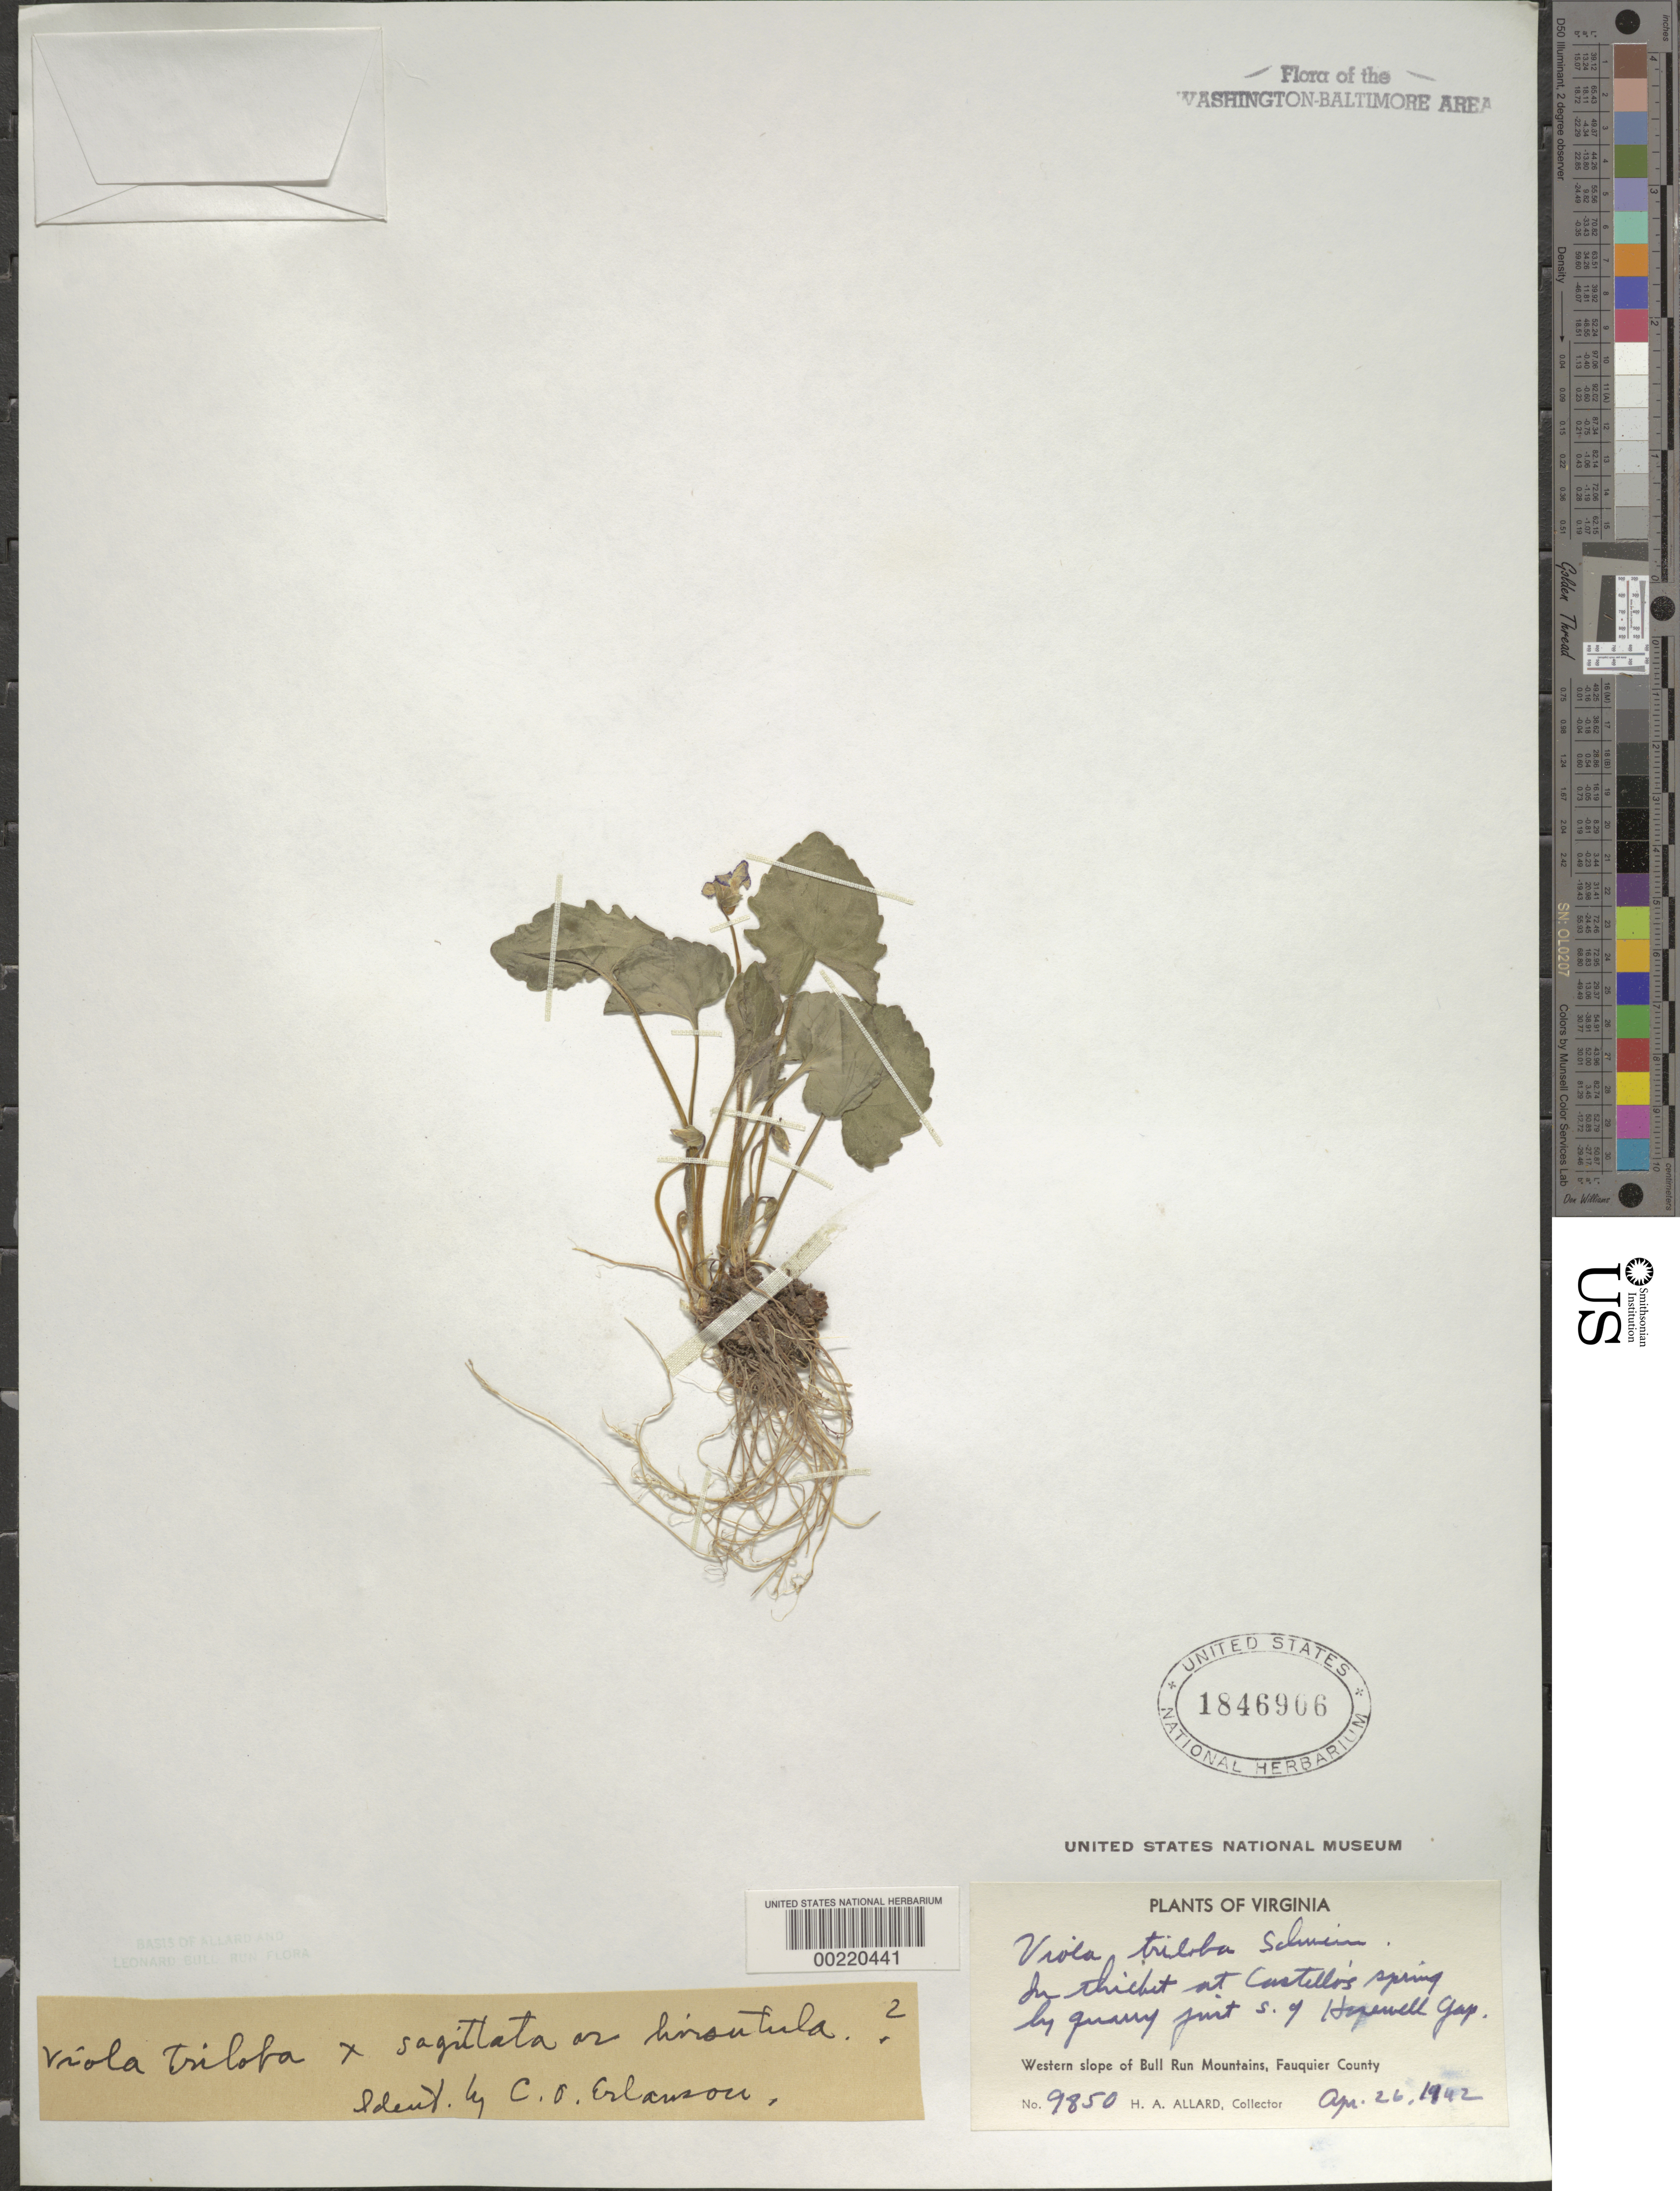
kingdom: Plantae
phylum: Tracheophyta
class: Magnoliopsida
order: Malpighiales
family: Violaceae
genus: Viola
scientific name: Viola palmata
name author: L.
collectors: H. A. Allard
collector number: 9850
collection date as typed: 26 Apr 1942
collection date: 1942-04-26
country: United States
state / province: Virginia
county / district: Fauquier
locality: Castellos Spring, south of Hopewell Gap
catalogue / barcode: US 1846906